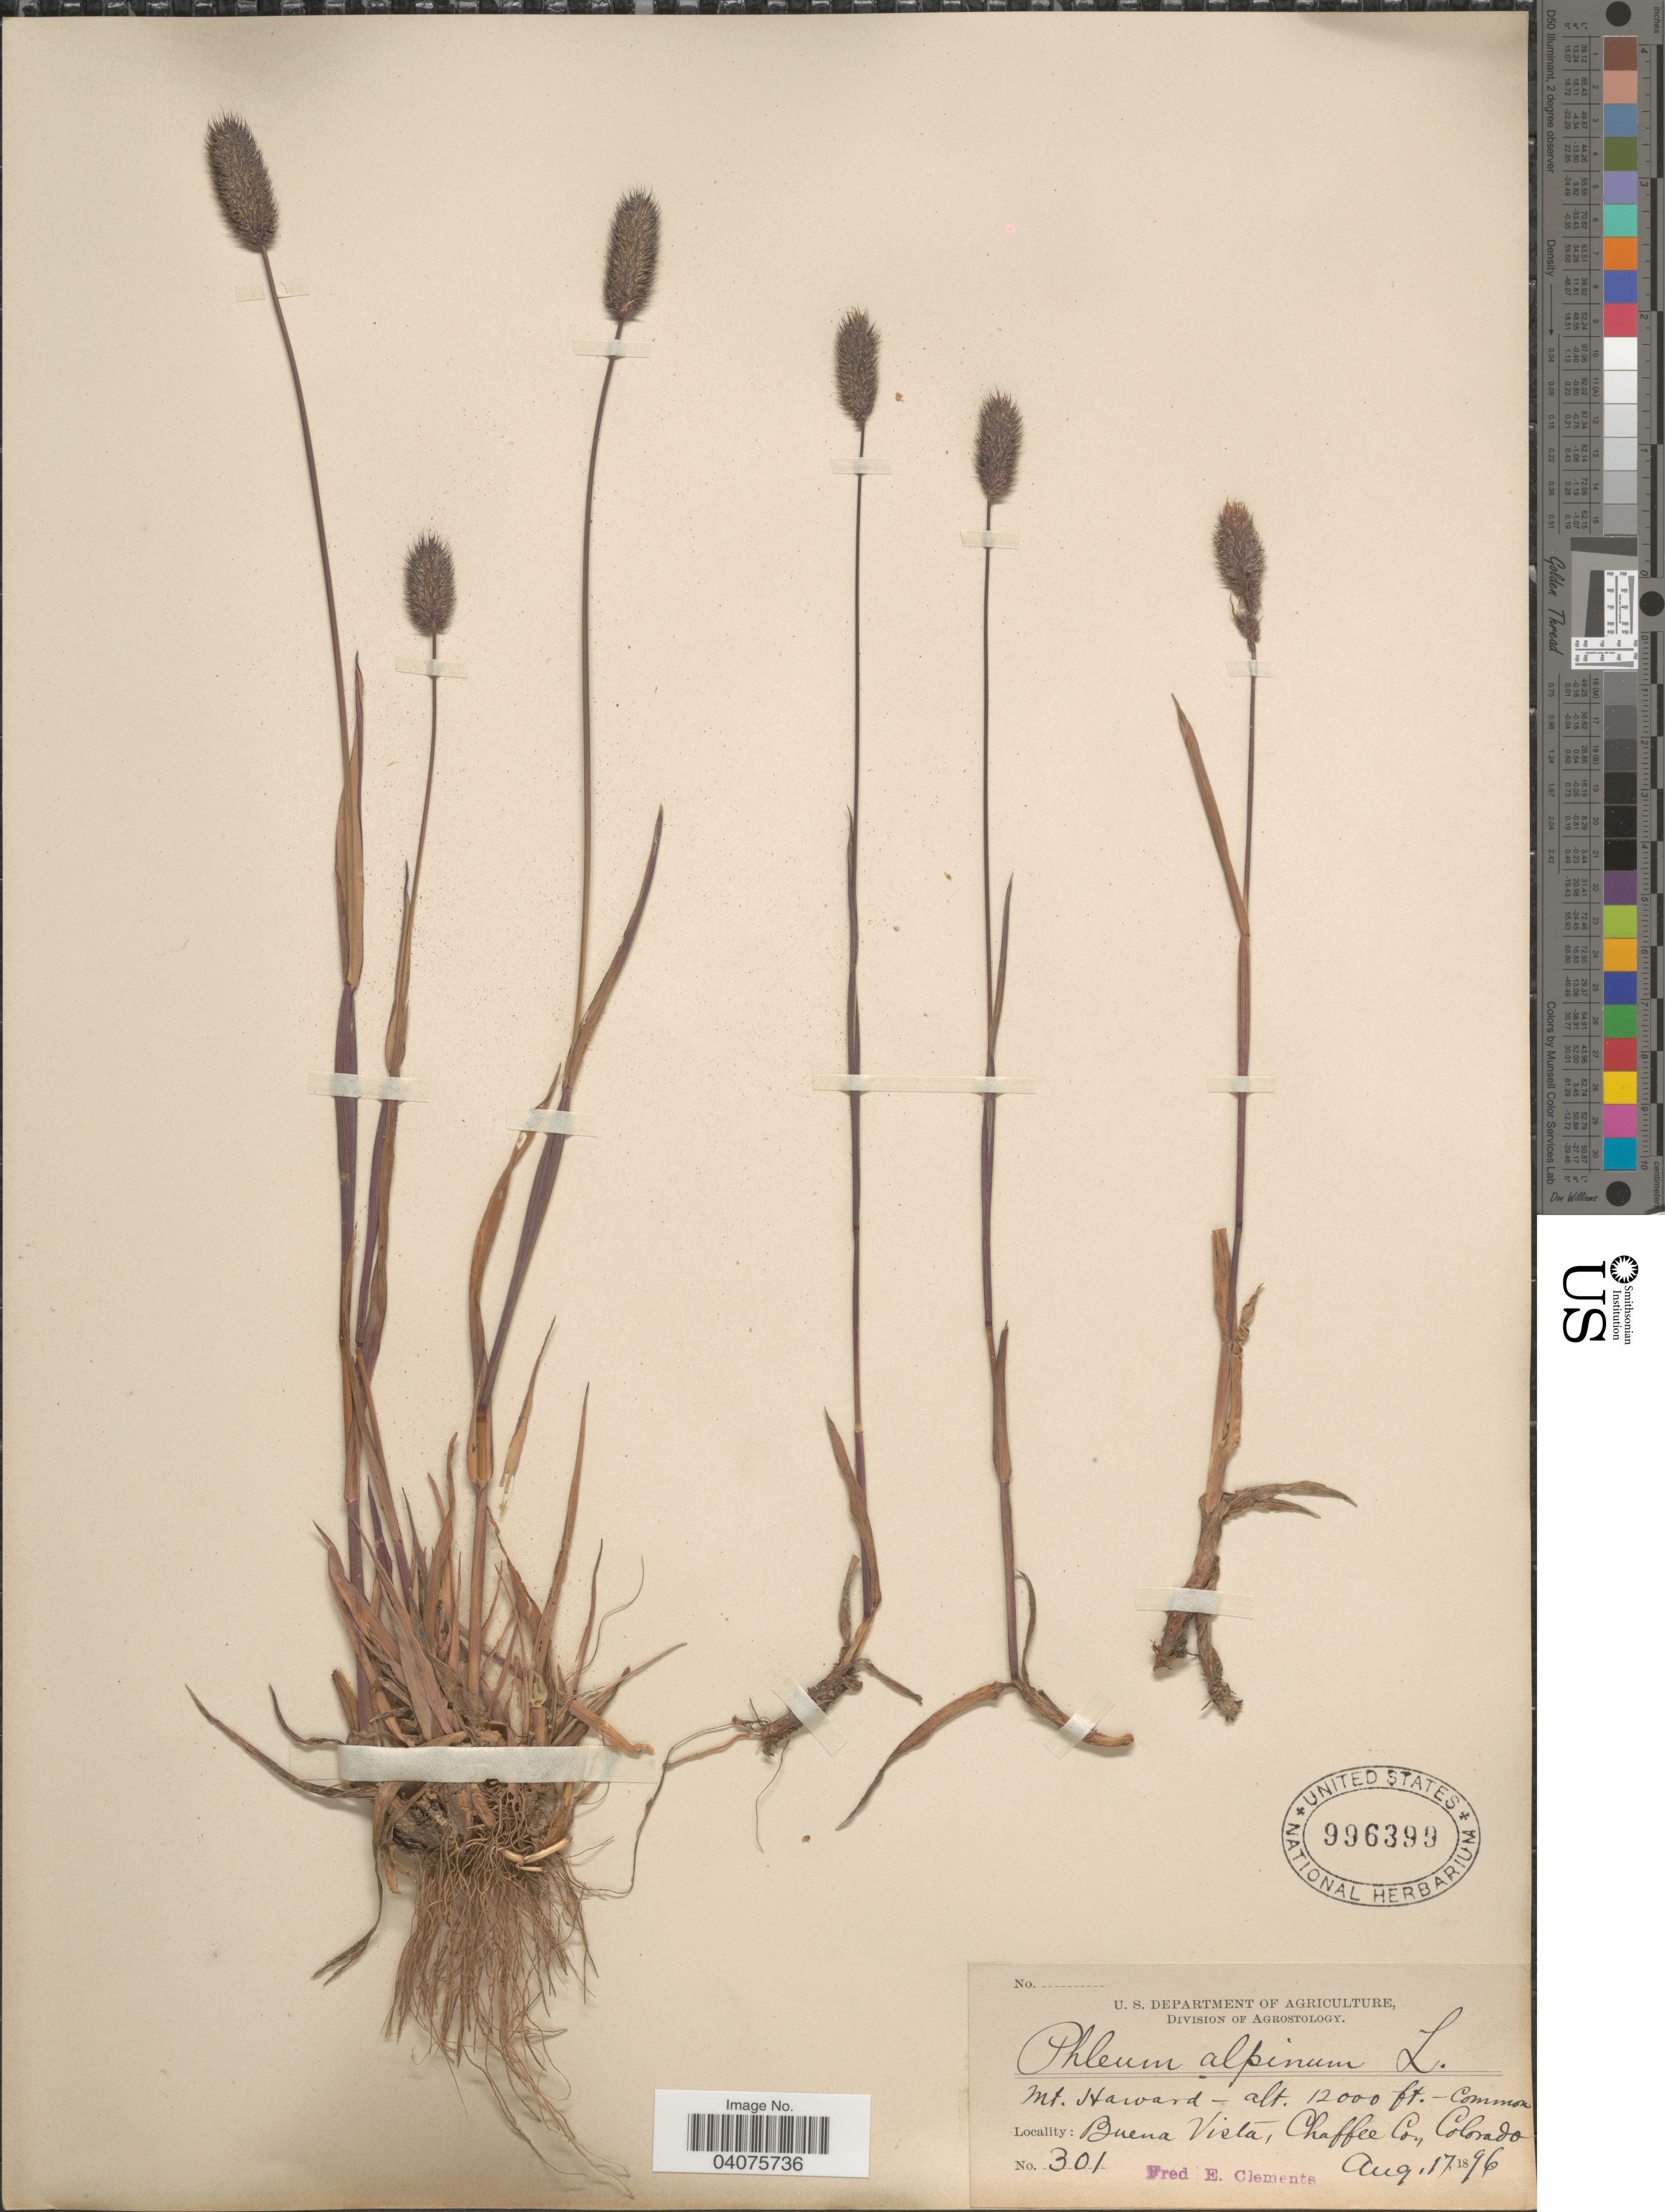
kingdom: Plantae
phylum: Tracheophyta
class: Liliopsida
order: Poales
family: Poaceae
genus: Phleum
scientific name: Phleum alpinum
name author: L.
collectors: F. E. Clements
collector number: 301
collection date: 1896-08-17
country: United States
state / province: Colorado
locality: Mt. Harvard. Buena Vista, Chaffee Co.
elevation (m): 3658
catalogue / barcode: US 996399